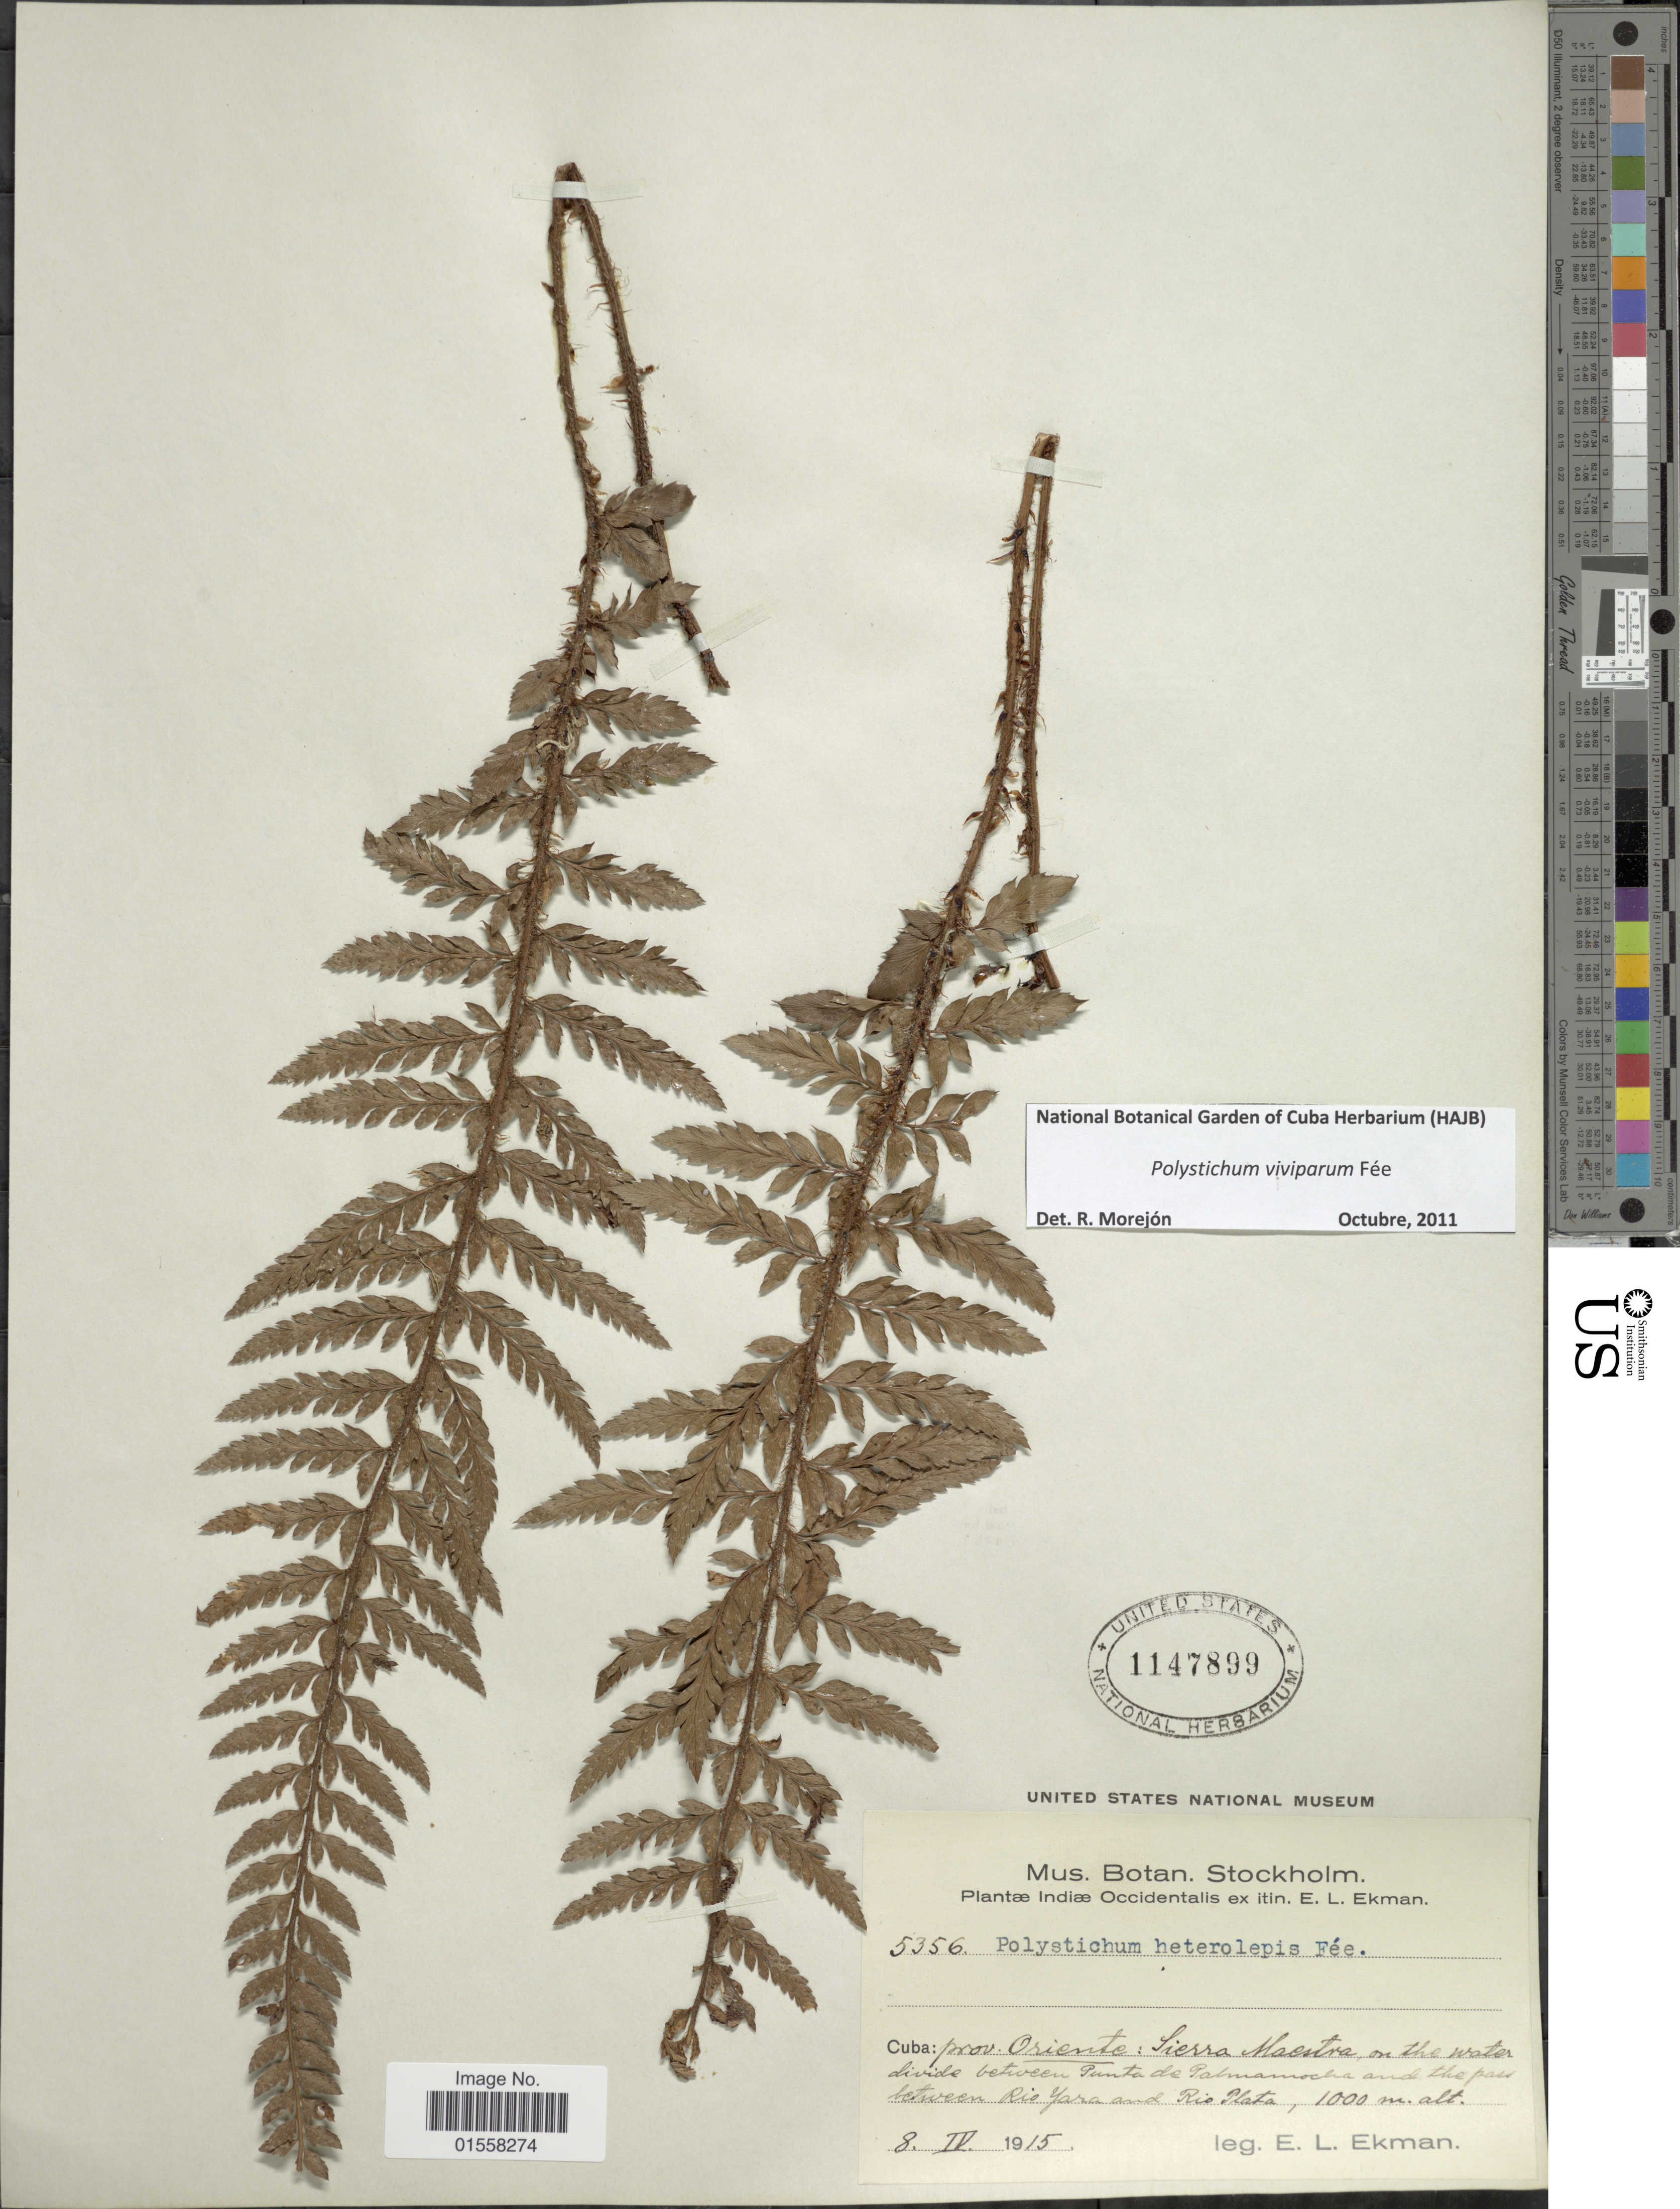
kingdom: Plantae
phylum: Tracheophyta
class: Polypodiopsida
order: Polypodiales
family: Dryopteridaceae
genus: Polystichum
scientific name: Polystichum viviparum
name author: Fée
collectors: E. L. Ekman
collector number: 5656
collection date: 1915-04-08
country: Cuba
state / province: Oriente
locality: Indiae Occidentalis, Cuba: prov. Oriente: Sierra Maestra, on the water divide between Punta de Palmamocha and the pass between Rio Yara and Rio Plata.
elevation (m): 1000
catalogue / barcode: US 1147899